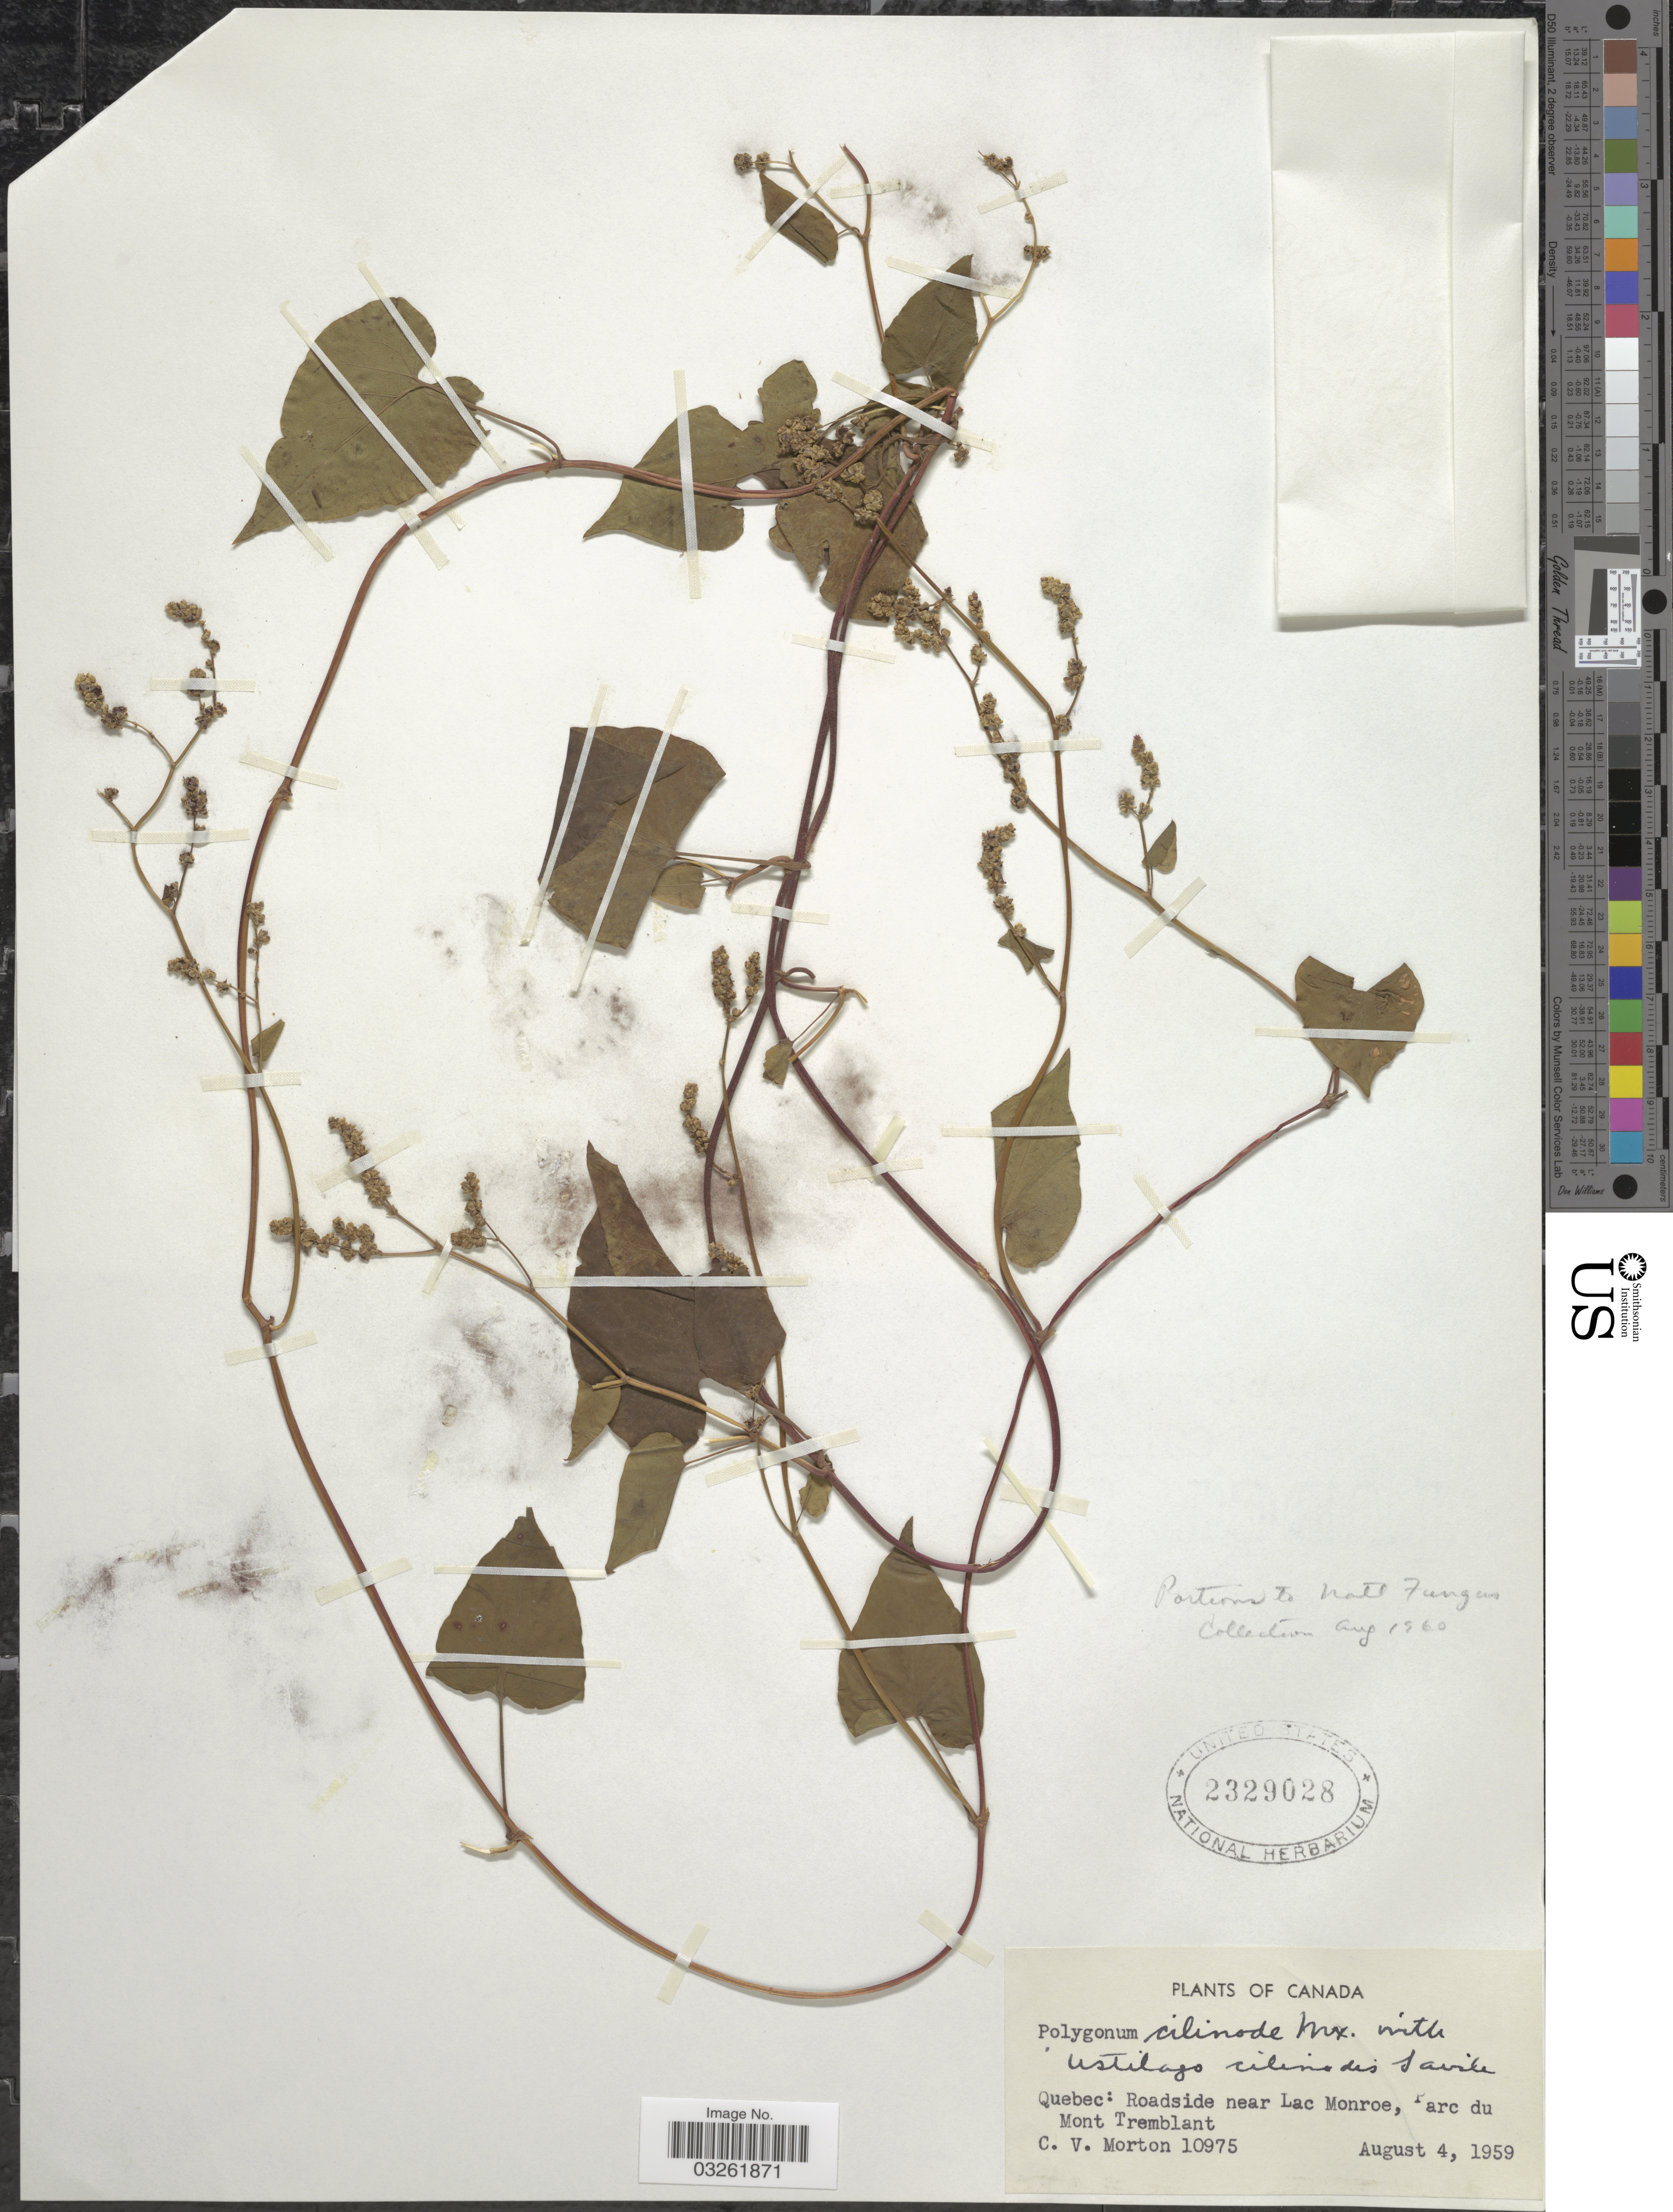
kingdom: Plantae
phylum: Tracheophyta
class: Magnoliopsida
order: Caryophyllales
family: Polygonaceae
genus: Fallopia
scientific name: Fallopia cilinodis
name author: (Michx.) Holub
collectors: C. V. Morton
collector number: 10975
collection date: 1959-08-04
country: Canada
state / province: Quebec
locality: Quebec: Roadside near Lac Monroe, Parc du Mont Tremblant.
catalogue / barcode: US 2329028